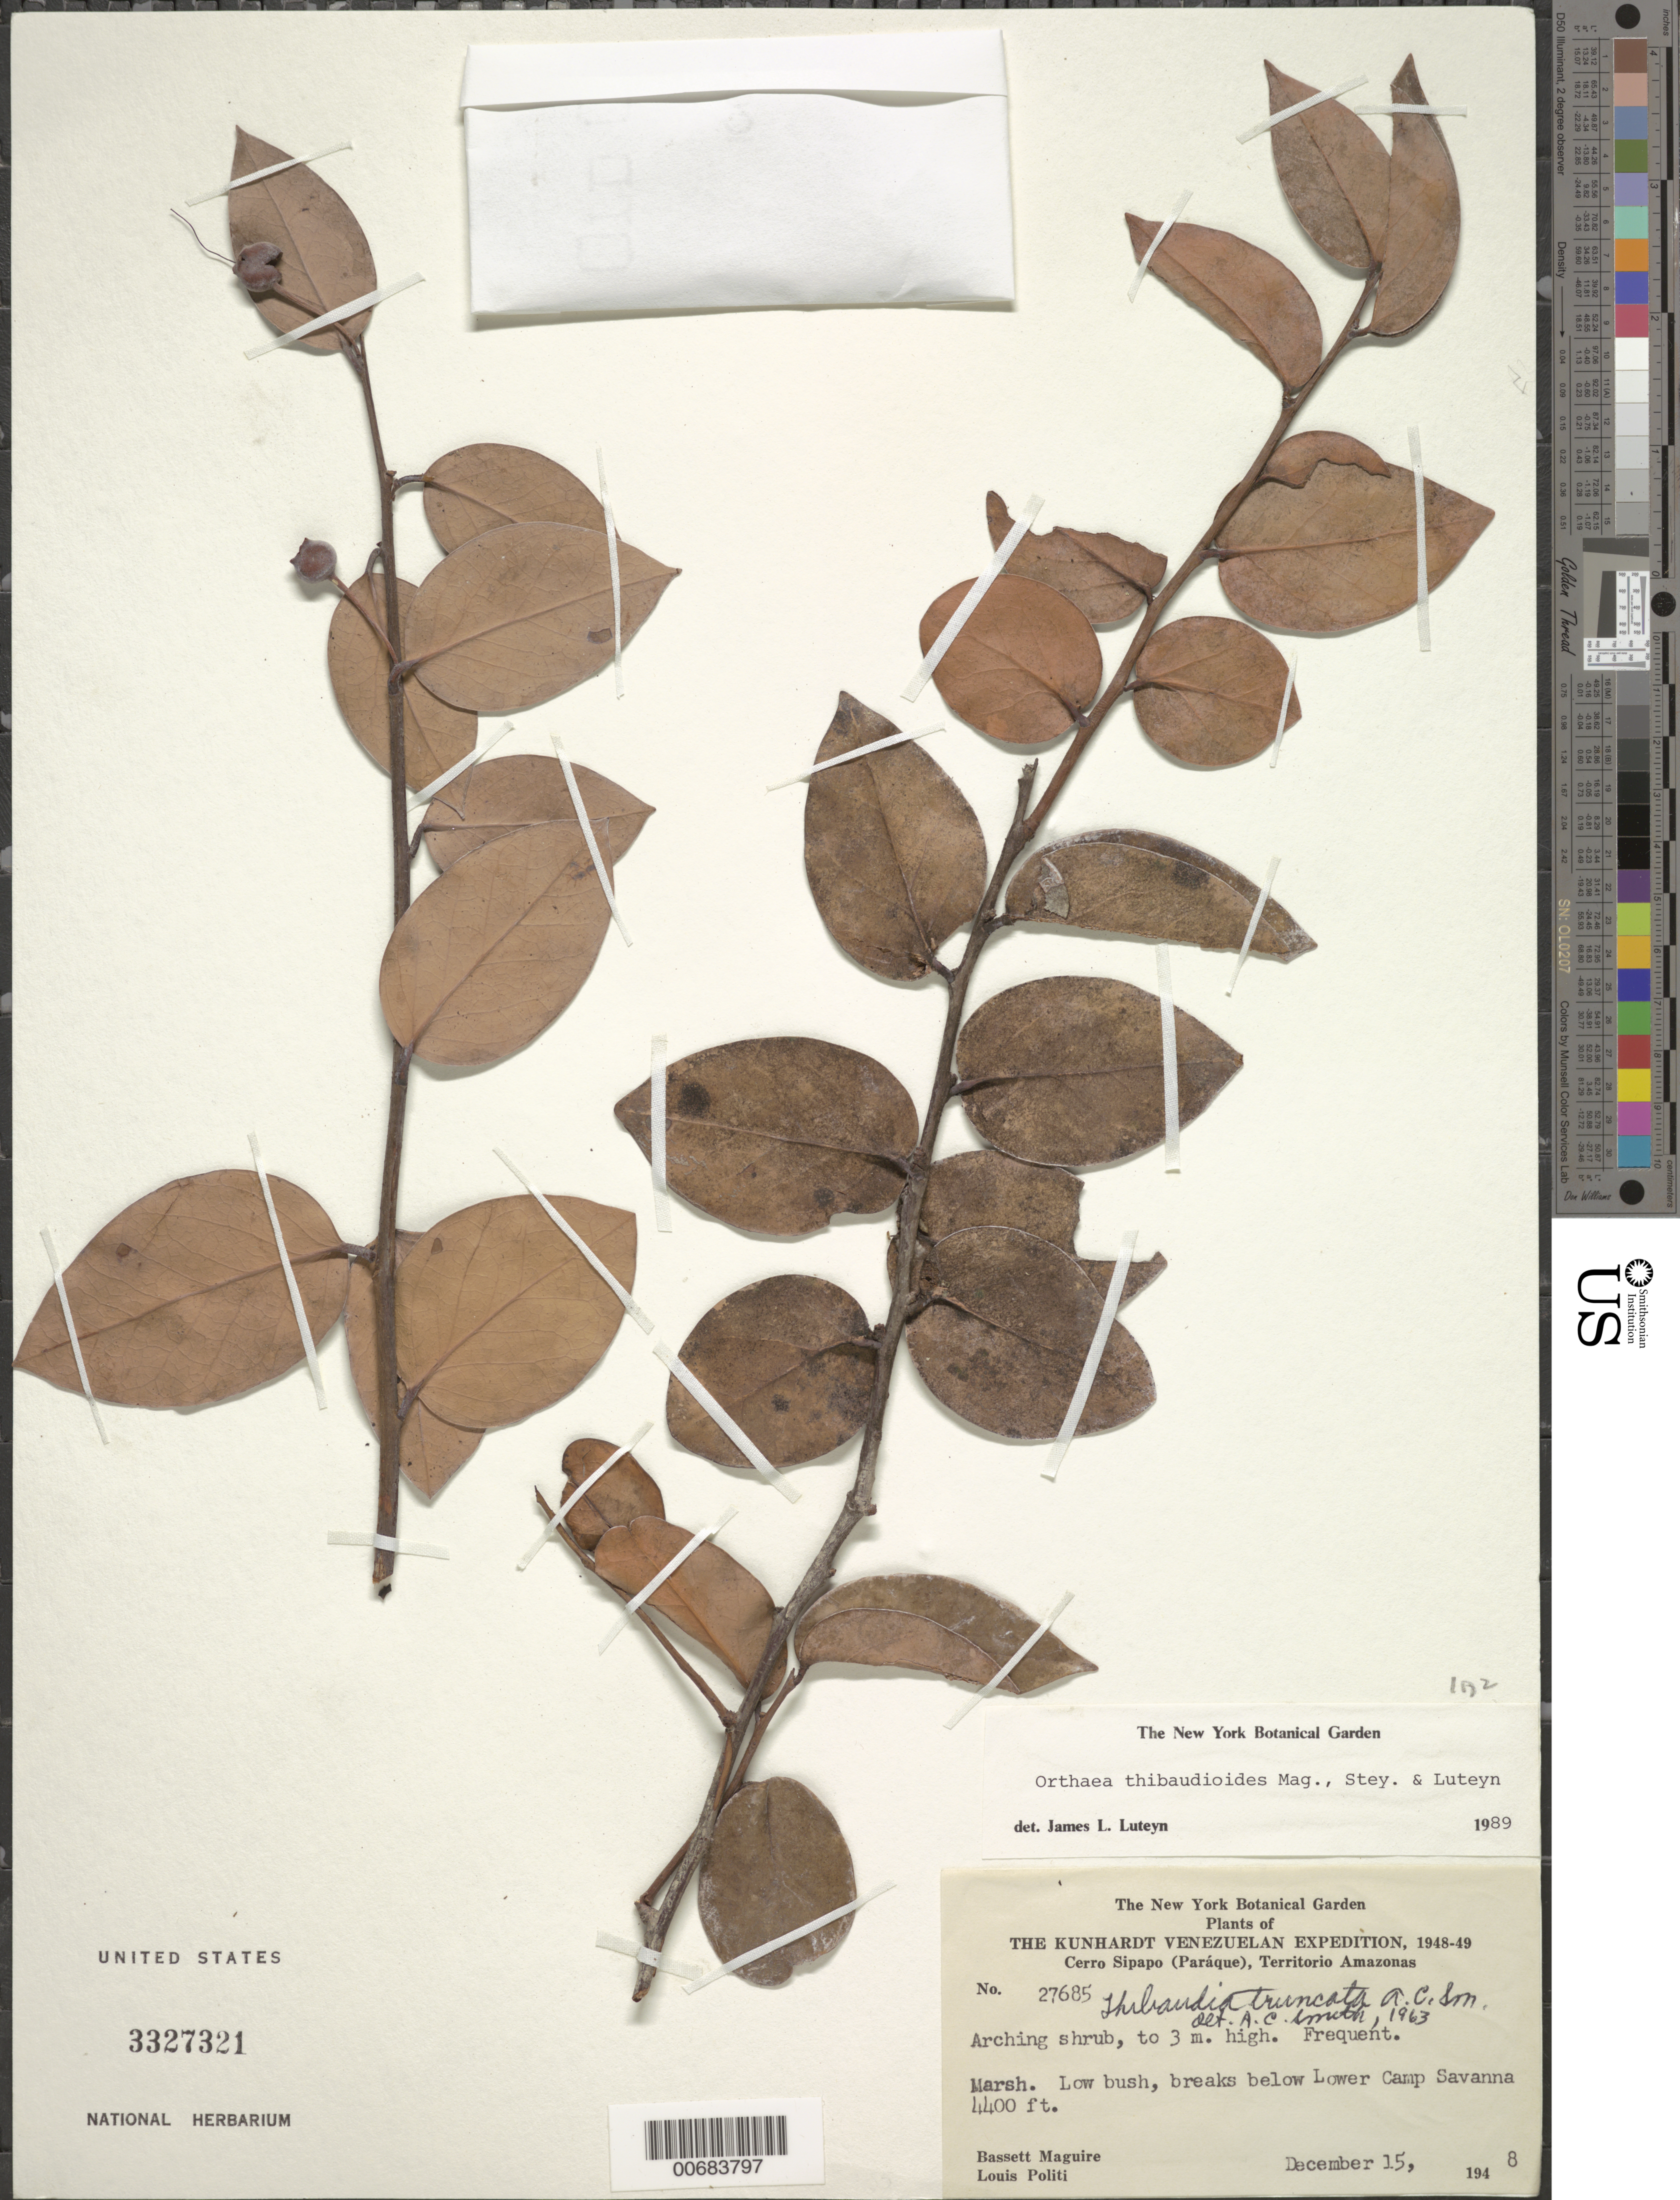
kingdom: Plantae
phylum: Tracheophyta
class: Magnoliopsida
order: Ericales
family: Ericaceae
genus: Orthaea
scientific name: Orthaea thibaudioides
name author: Maguire et al.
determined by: Luteyn, J. L.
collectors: B. Maguire & L. Politi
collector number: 27685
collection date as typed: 15-Dec-48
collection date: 1948-12-15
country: Venezuela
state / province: Amazonas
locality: Cerro Sipapo (Paráque), Lower Camp Savanna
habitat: Marsh, low bush breaks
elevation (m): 1320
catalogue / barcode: US 3327321